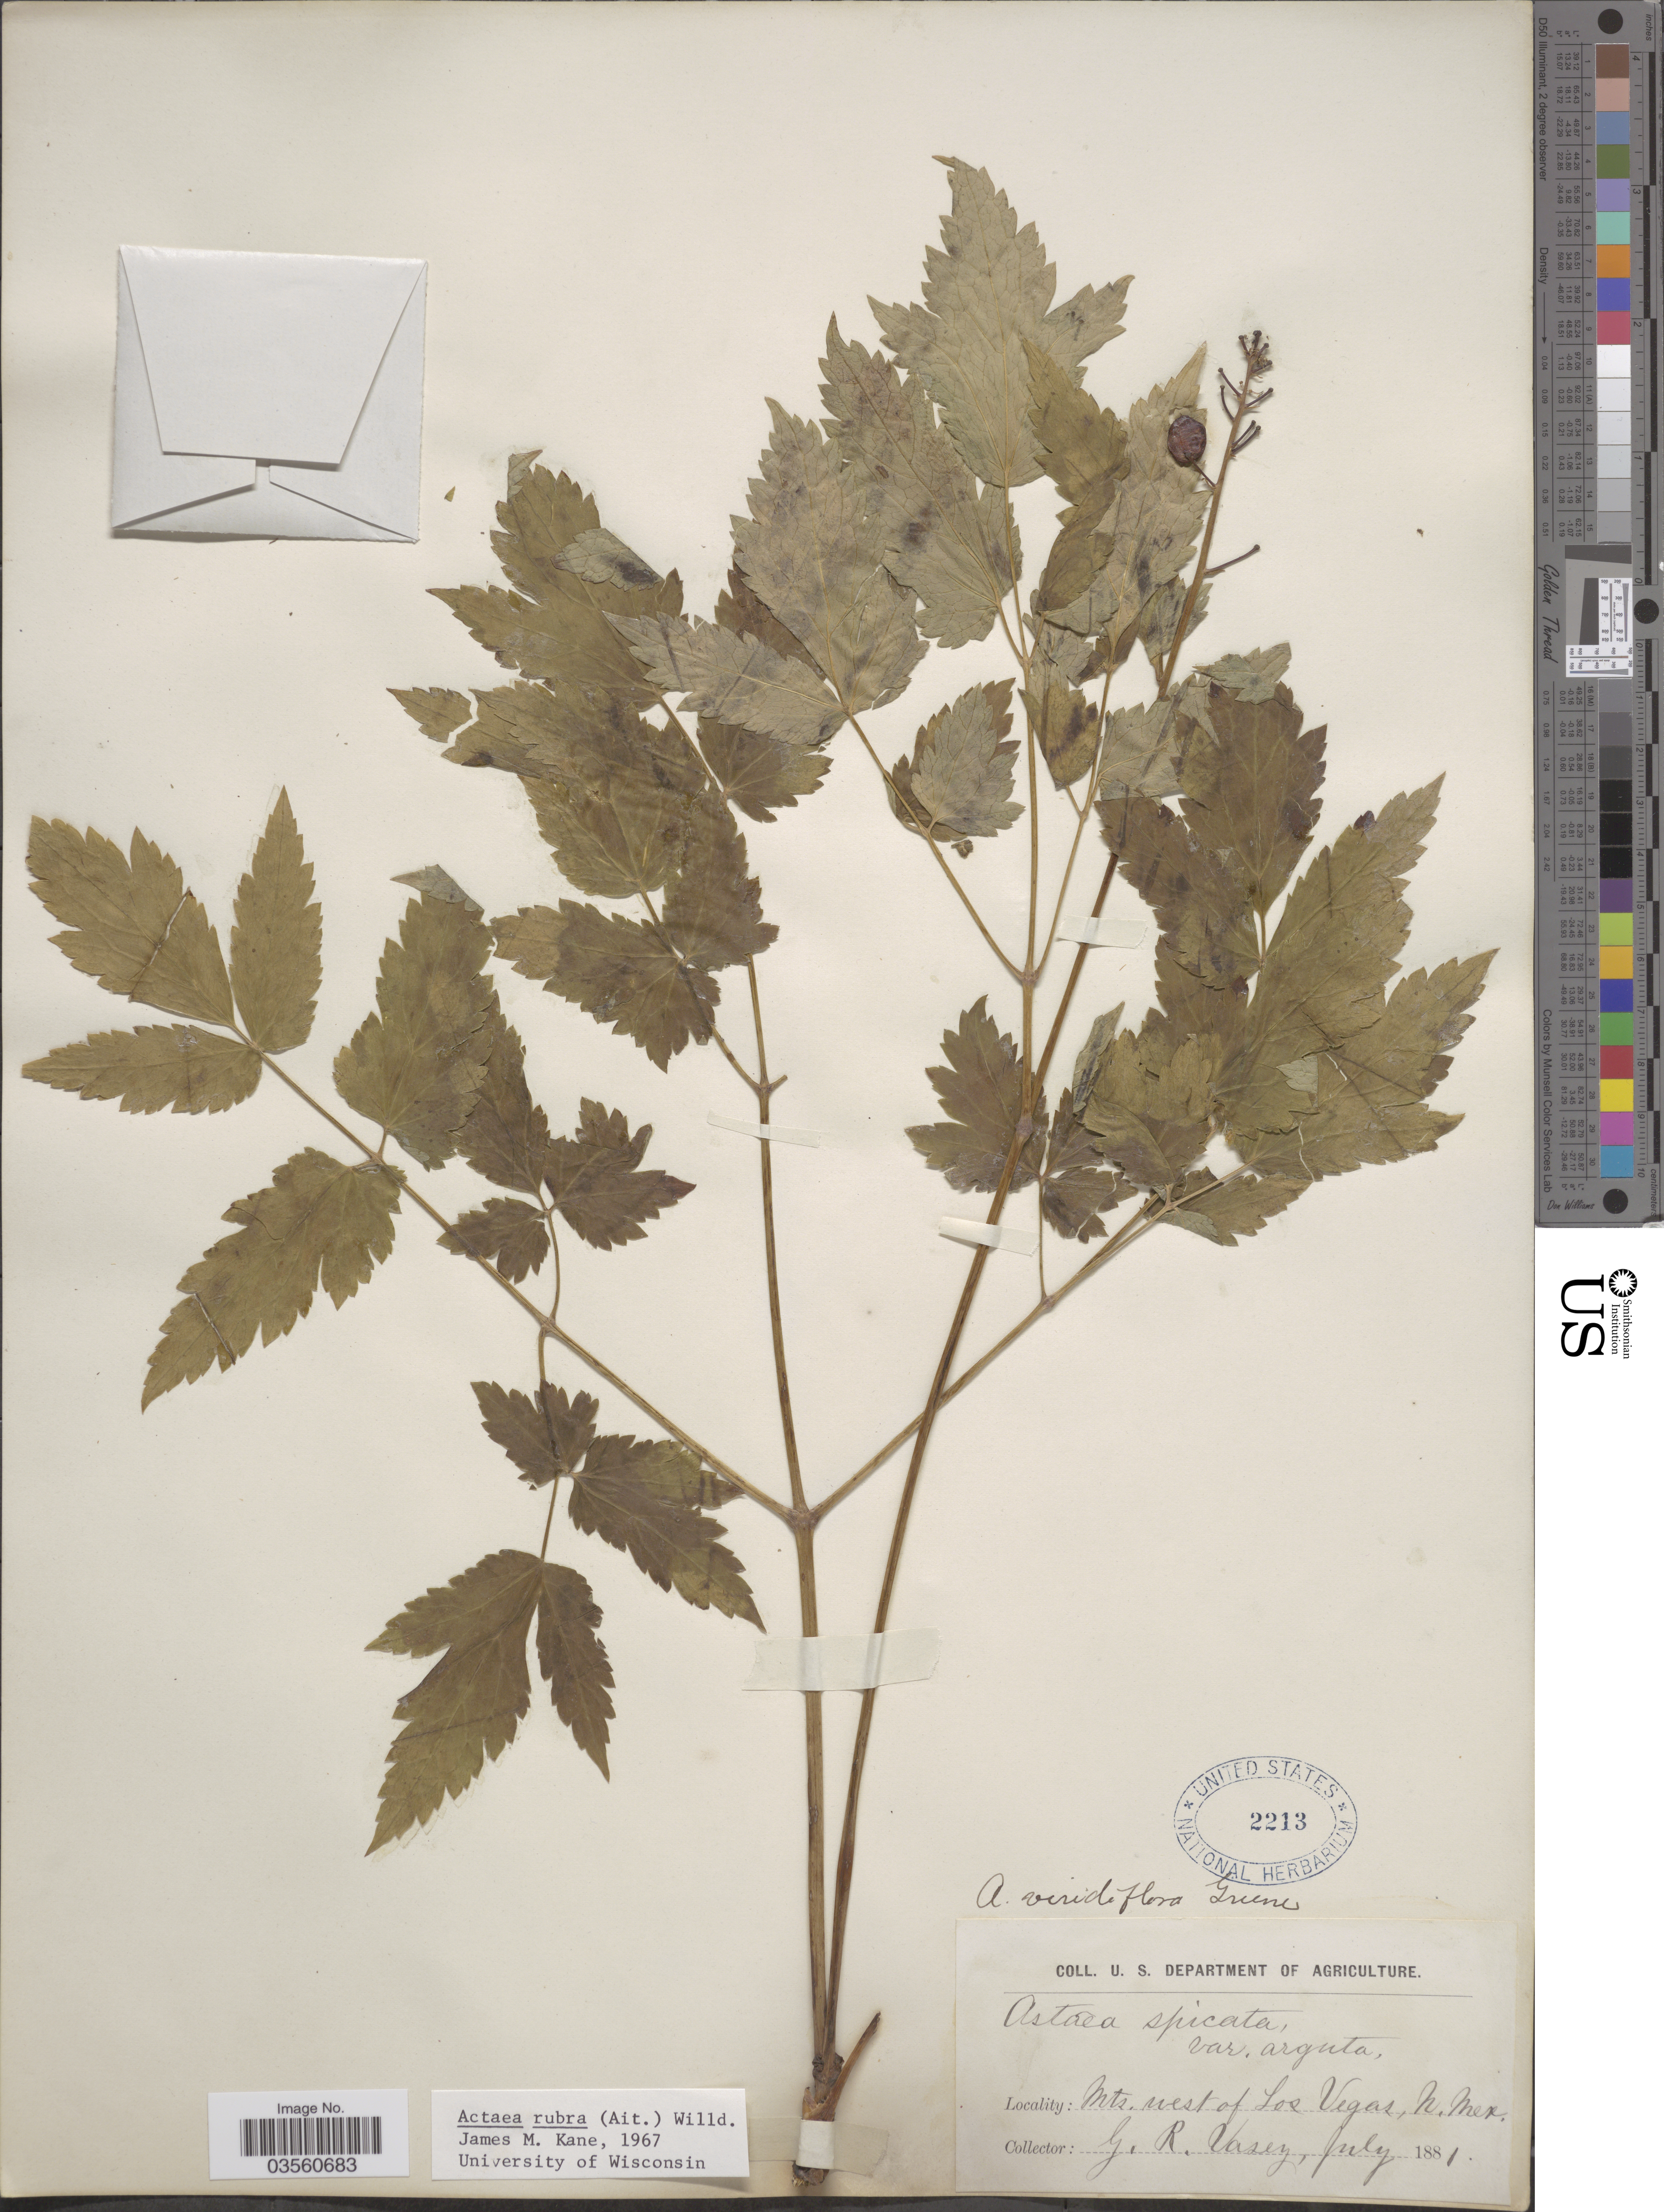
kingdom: Plantae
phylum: Tracheophyta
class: Magnoliopsida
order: Ranunculales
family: Ranunculaceae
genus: Actaea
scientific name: Actaea rubra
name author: (Aiton) Willd.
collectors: G. R. Vasey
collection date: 1881-07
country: United States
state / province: New Mexico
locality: Mts. west of Los Vegas.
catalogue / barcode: US 2213